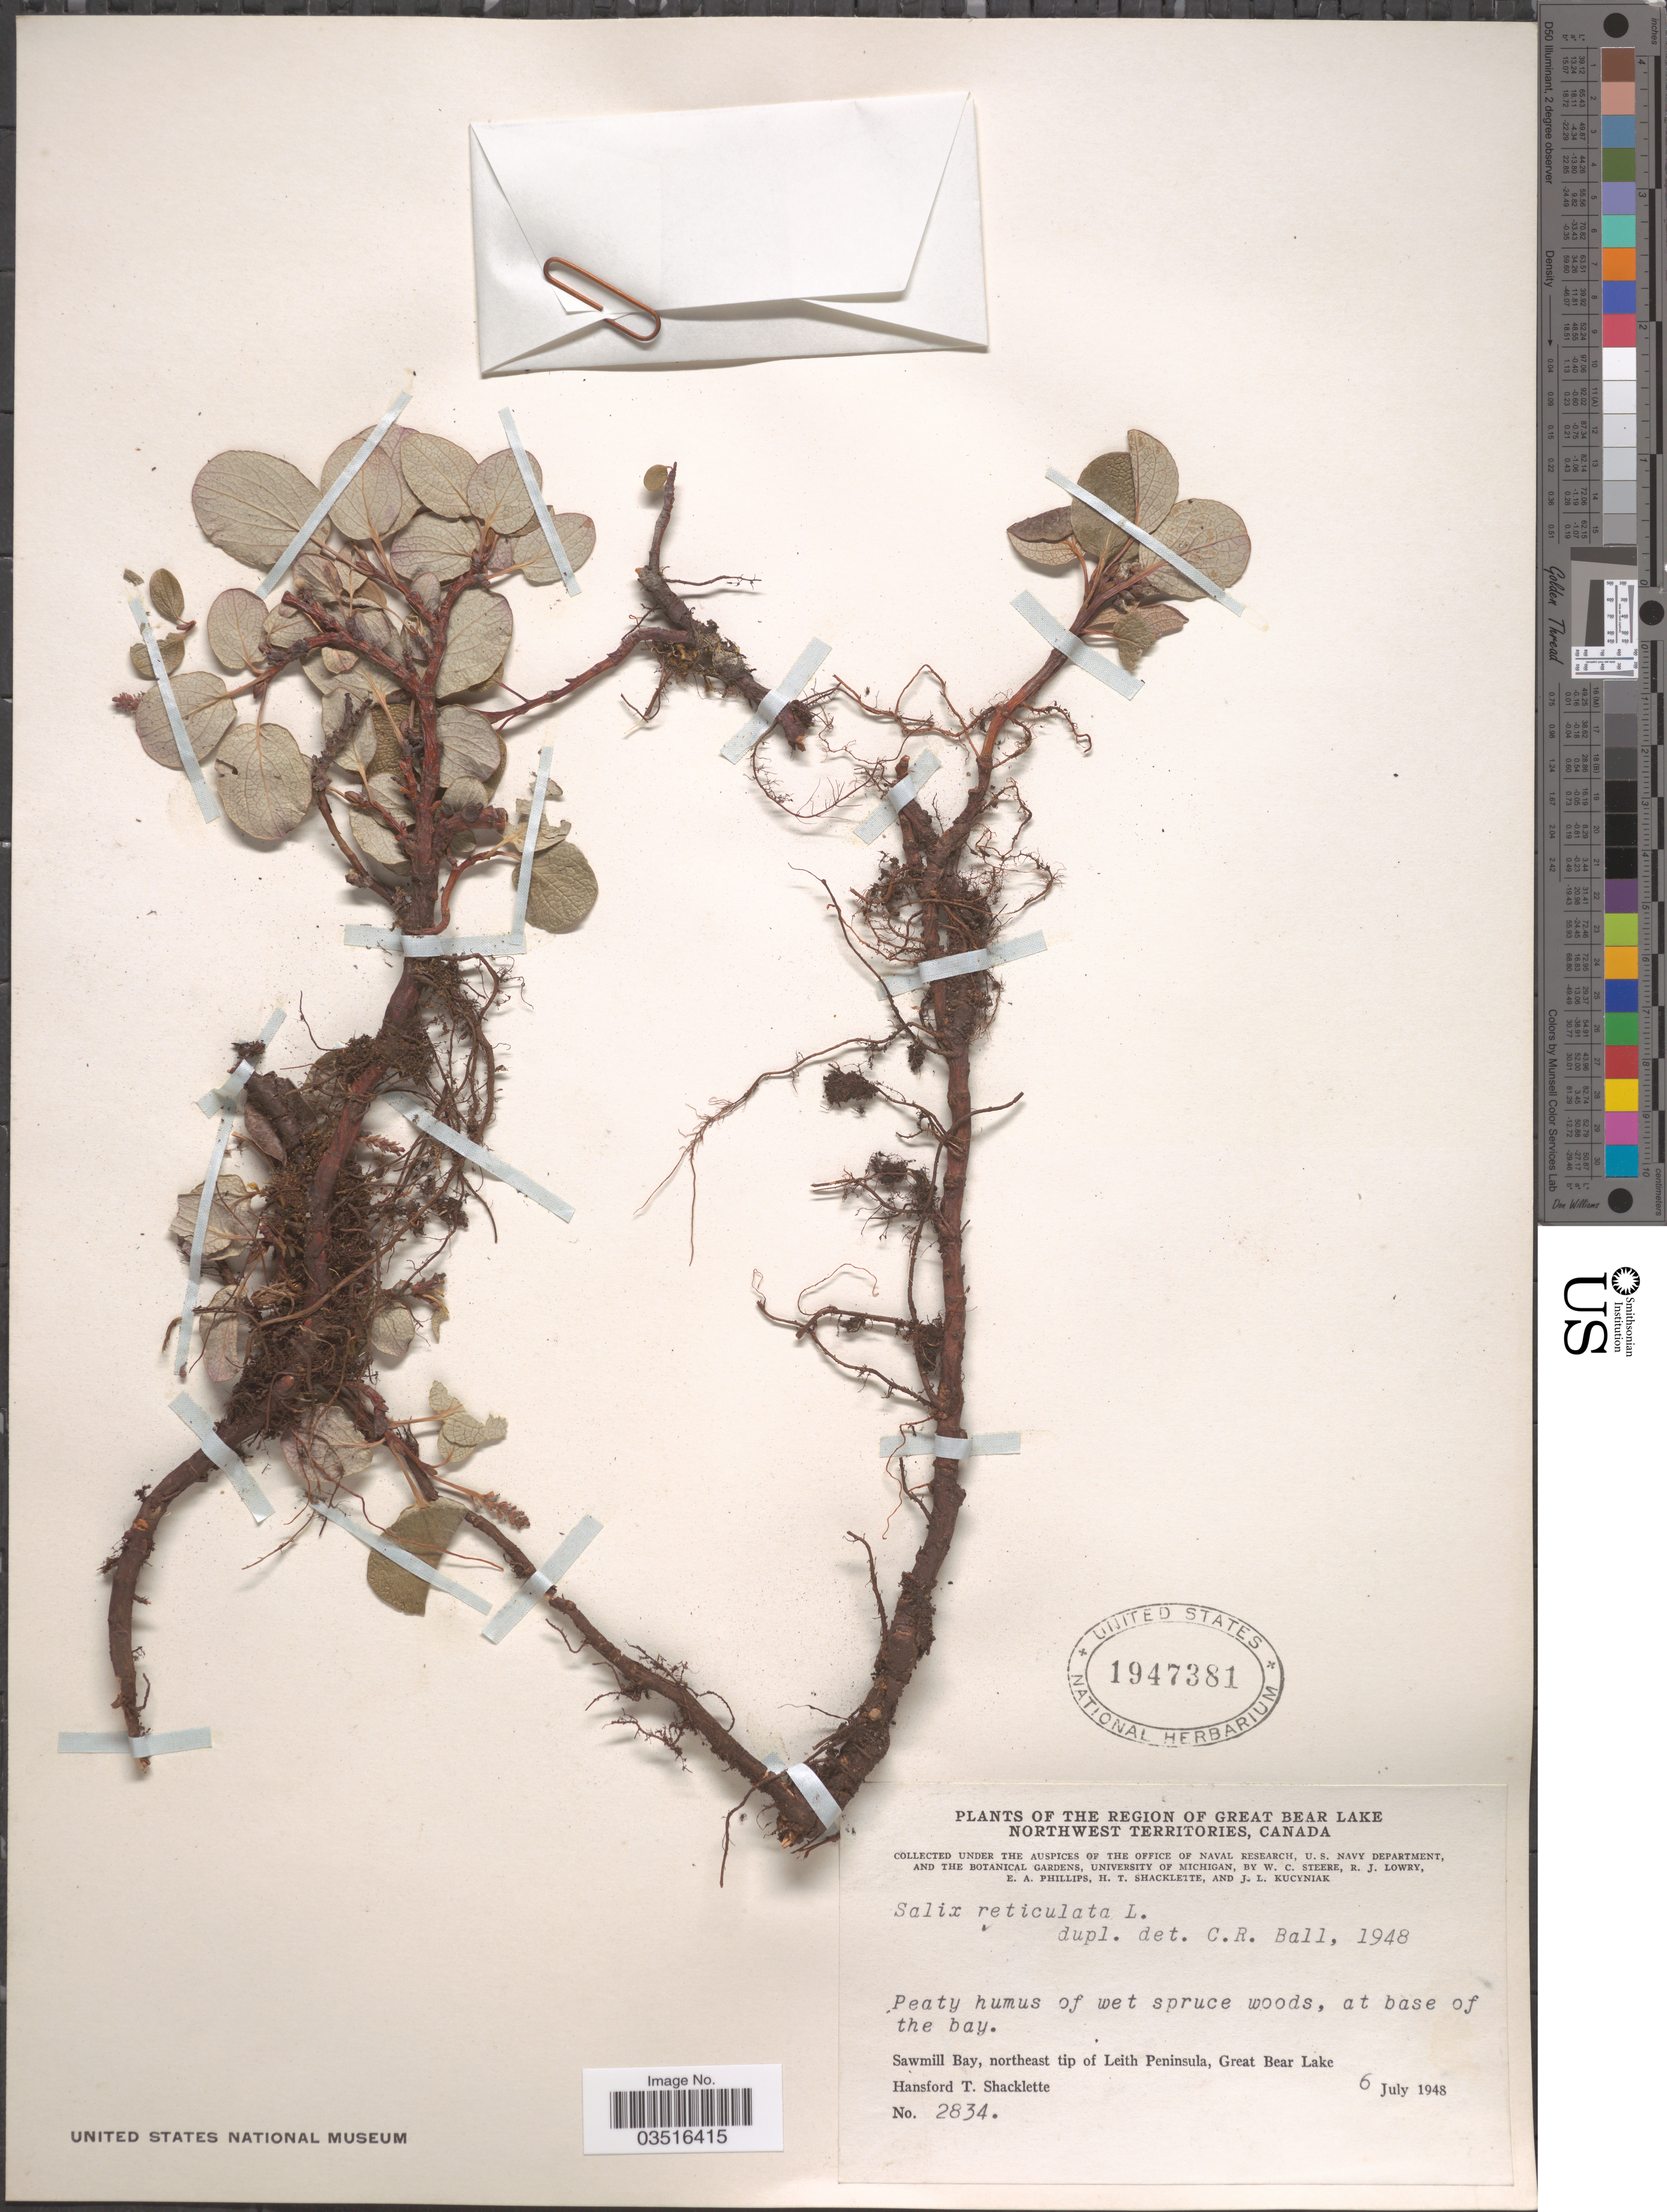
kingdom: Plantae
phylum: Tracheophyta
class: Magnoliopsida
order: Malpighiales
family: Salicaceae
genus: Salix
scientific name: Salix reticulata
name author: L.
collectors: H. Shacklette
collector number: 2834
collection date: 1948-07-06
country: Canada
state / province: Northwest Territories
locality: The Region of Great Bear Lake. At base of the bay. Sawmill Bay, northeast tip of Leith Peninsula, Great Bear Lake.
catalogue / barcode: US 1947381